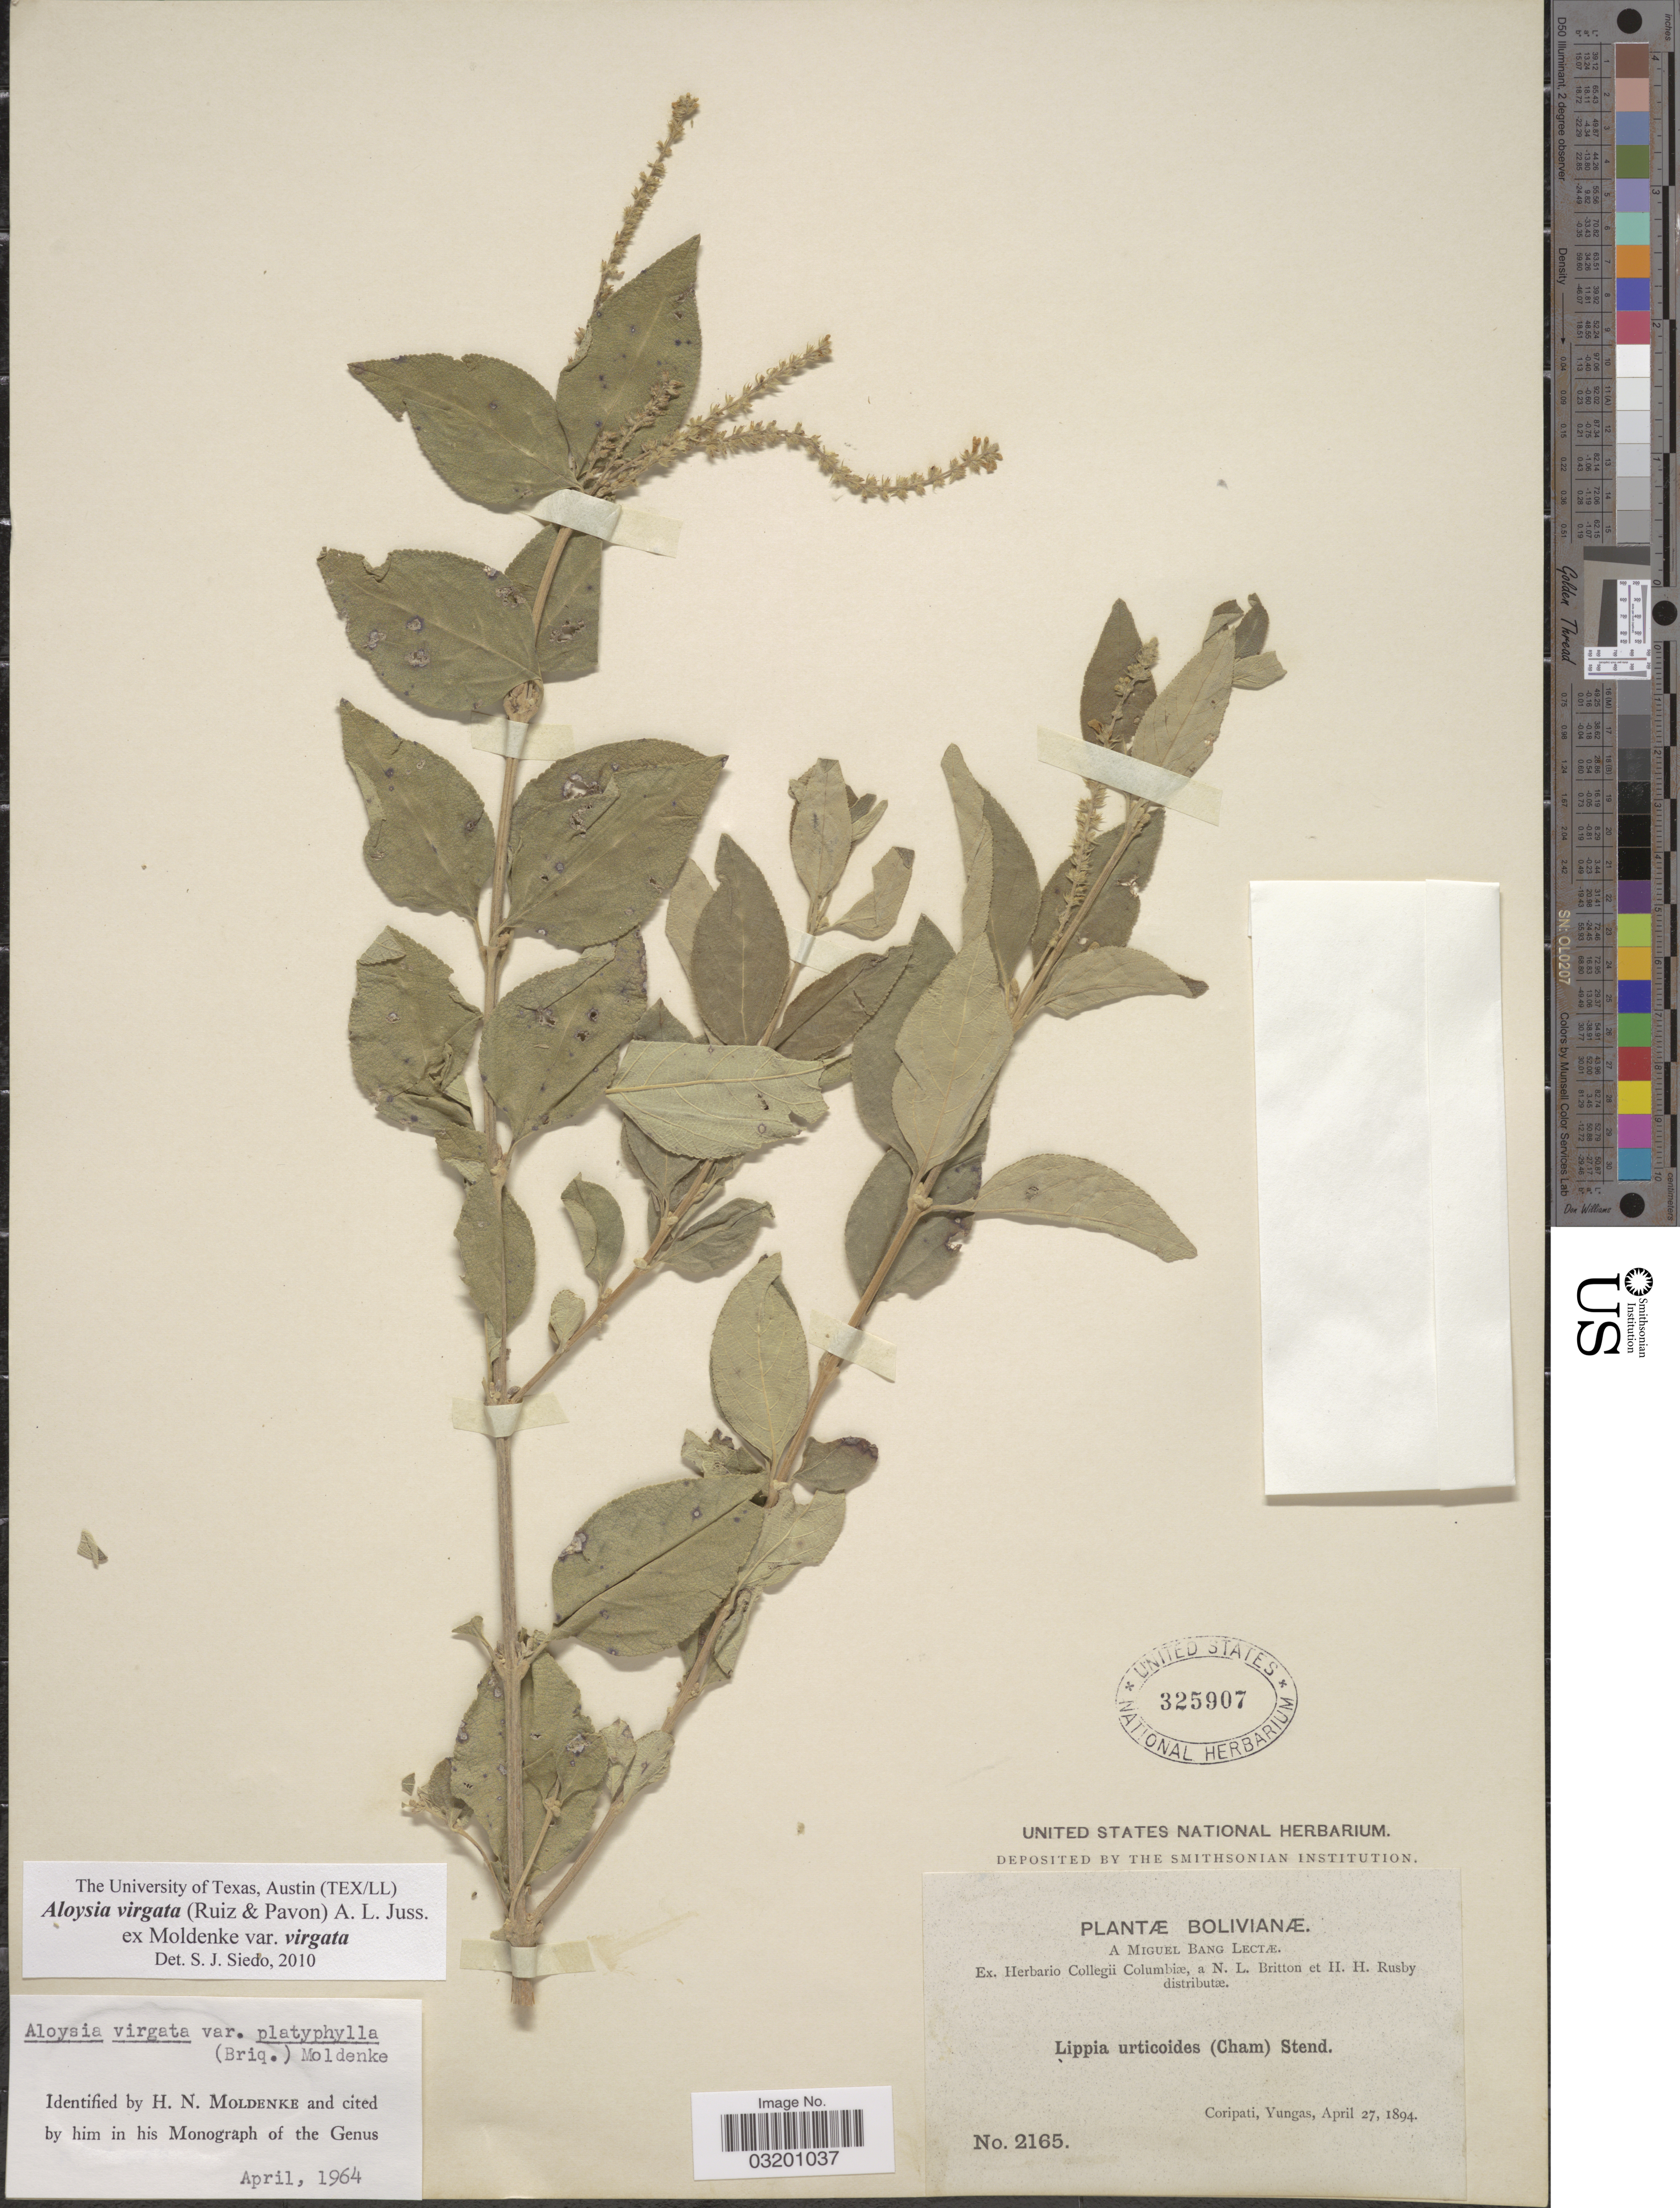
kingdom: Plantae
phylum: Tracheophyta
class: Magnoliopsida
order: Lamiales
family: Verbenaceae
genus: Aloysia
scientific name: Aloysia virgata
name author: (Ruiz & Pav.) Juss.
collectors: M. Bang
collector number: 2165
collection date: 1894-04-27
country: Bolivia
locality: Coripati, Yungas.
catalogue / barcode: US 325907